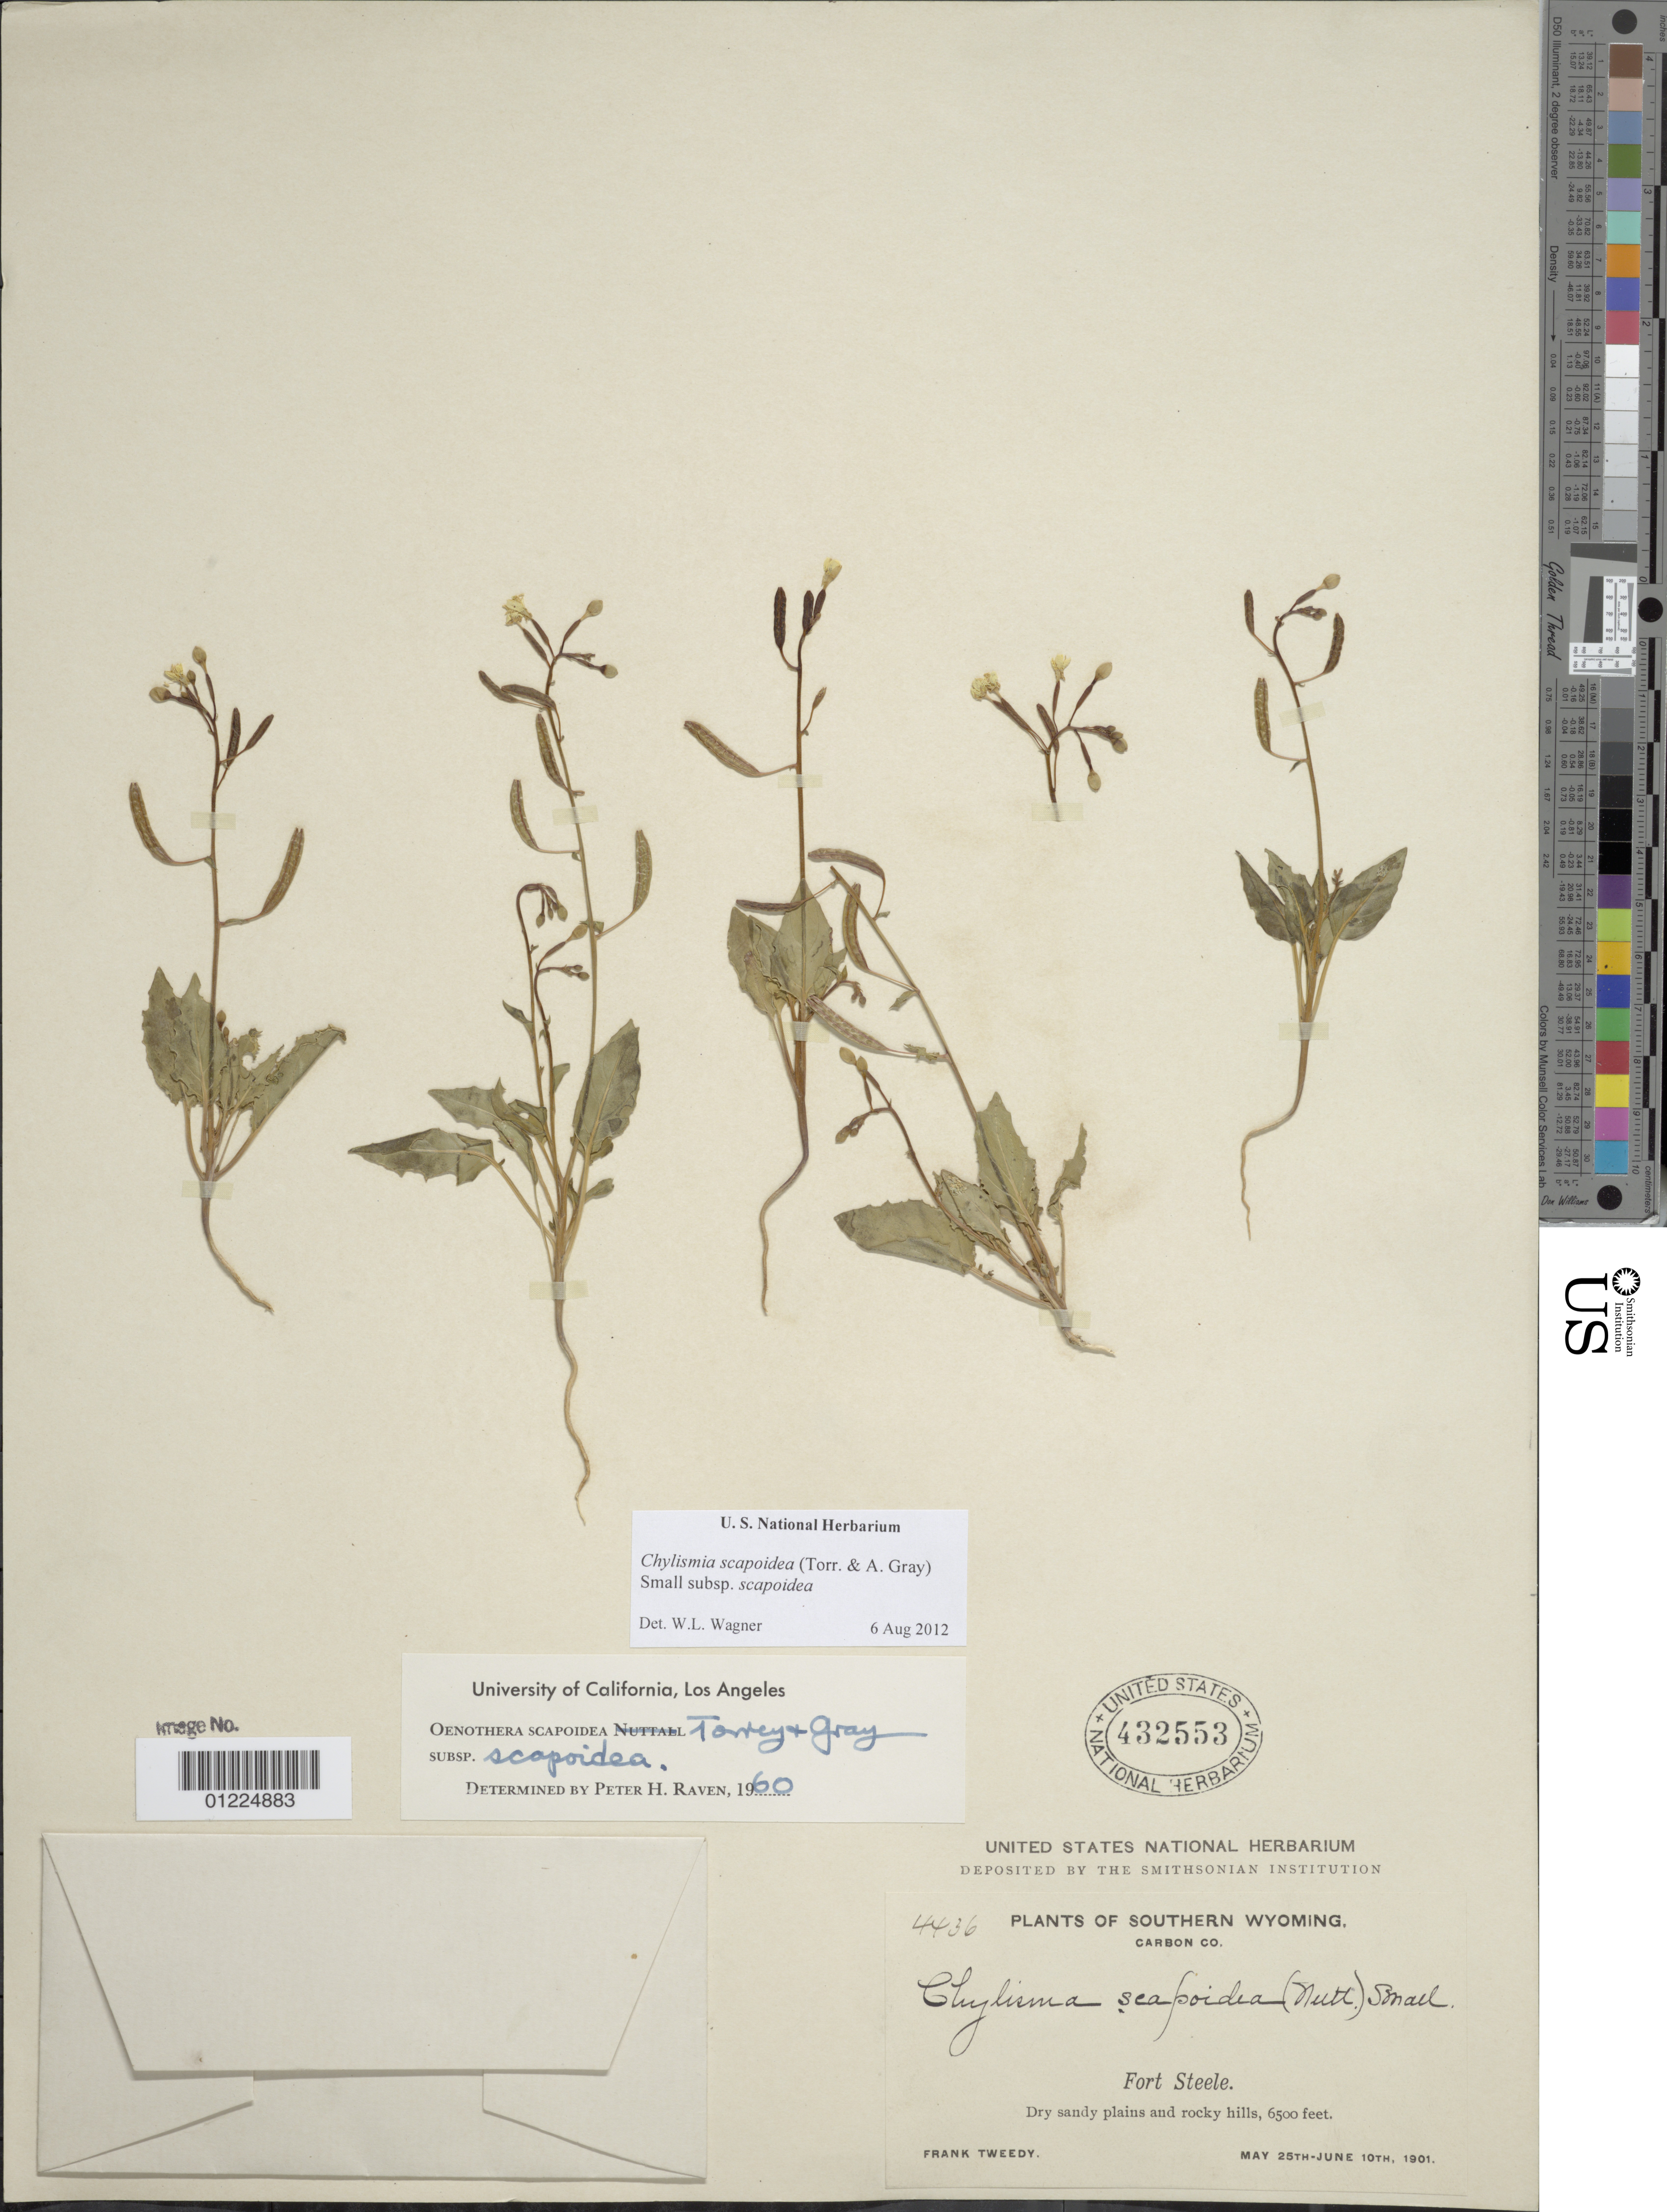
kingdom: Plantae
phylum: Tracheophyta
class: Magnoliopsida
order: Myrtales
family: Onagraceae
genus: Chylismia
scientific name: Chylismia scapoidea subsp. scapoidea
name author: (Torr. & A. Gray) Small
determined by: Wagner, W. L., (BOT), Smithsonian Institution - National Museum of Natural History (UNITED STATES)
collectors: F. Tweedy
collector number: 4436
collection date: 1901-05-25/1901-06-10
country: United States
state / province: Wyoming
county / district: Carbon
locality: Fort Steele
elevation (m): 1981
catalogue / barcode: US 432553